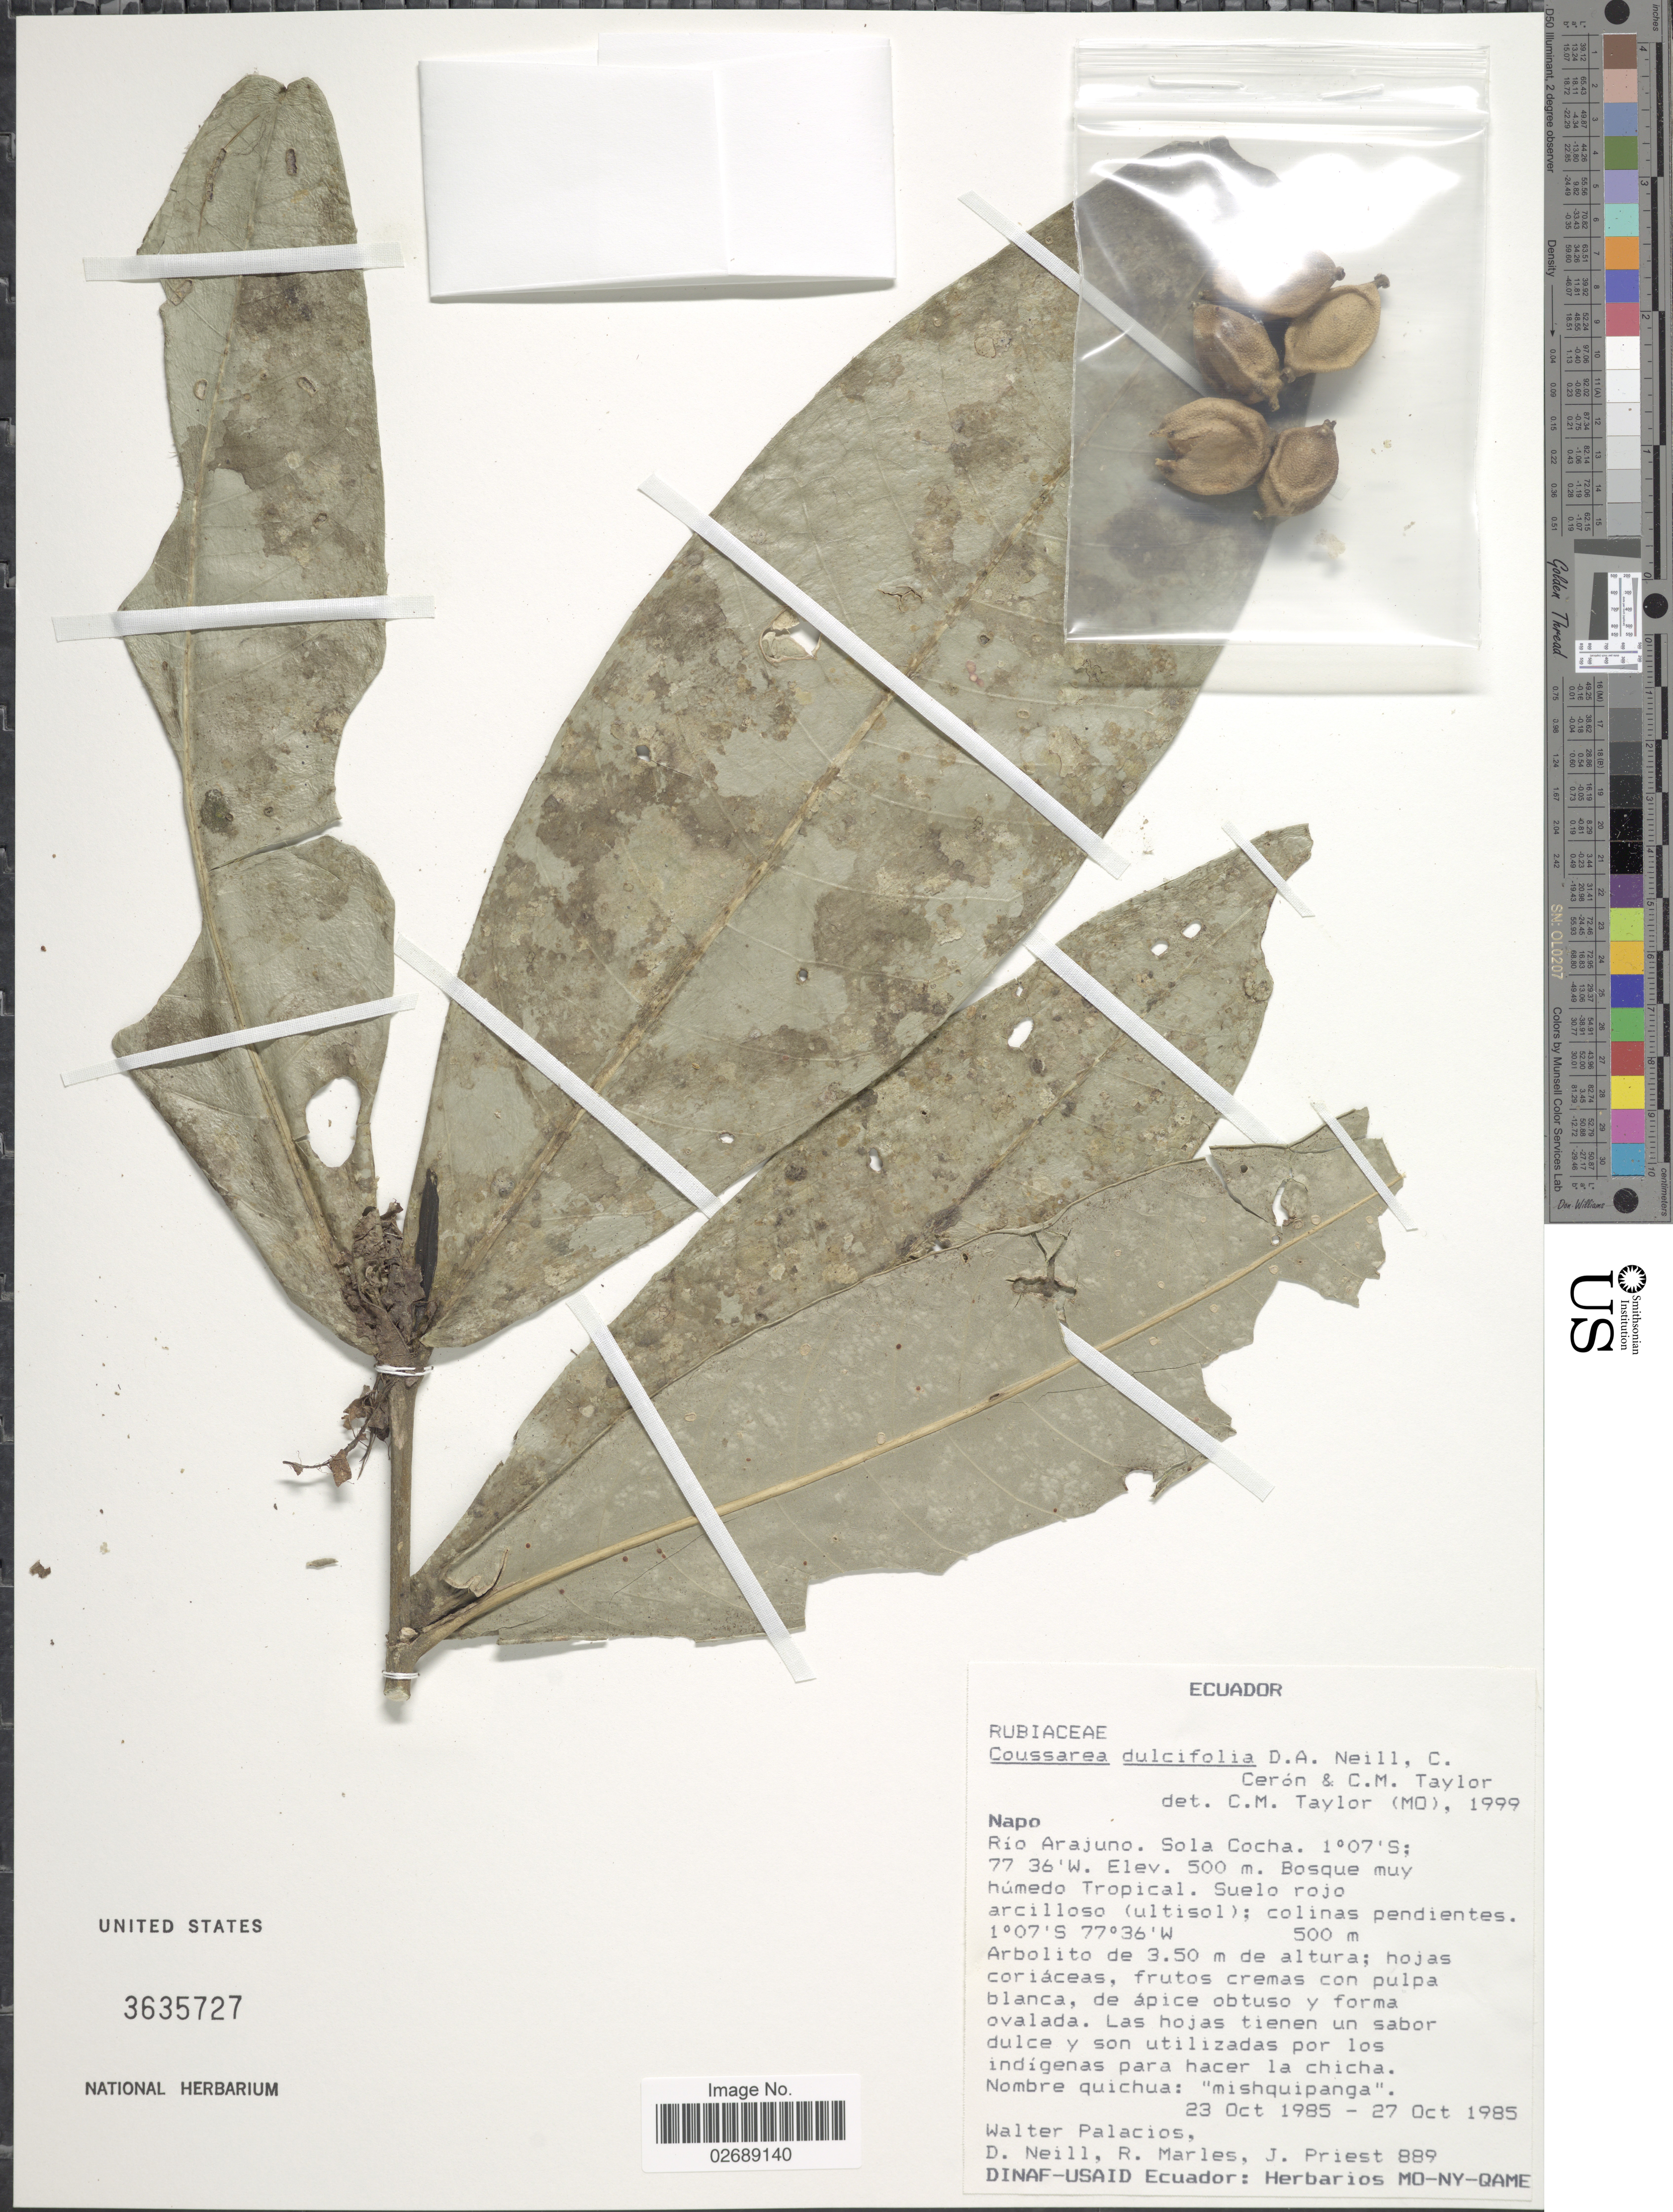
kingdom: Plantae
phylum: Tracheophyta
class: Magnoliopsida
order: Gentianales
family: Rubiaceae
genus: Coussarea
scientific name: Coussarea dulcifolia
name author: D.A. Neill et al.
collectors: W. Palacios, D. Neill, R. Marles & J. Priest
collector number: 889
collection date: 1985-10-23/1985-10-27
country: Ecuador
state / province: Napo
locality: Rio Arajuno. Sola Cocha.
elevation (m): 500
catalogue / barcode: US 3635727